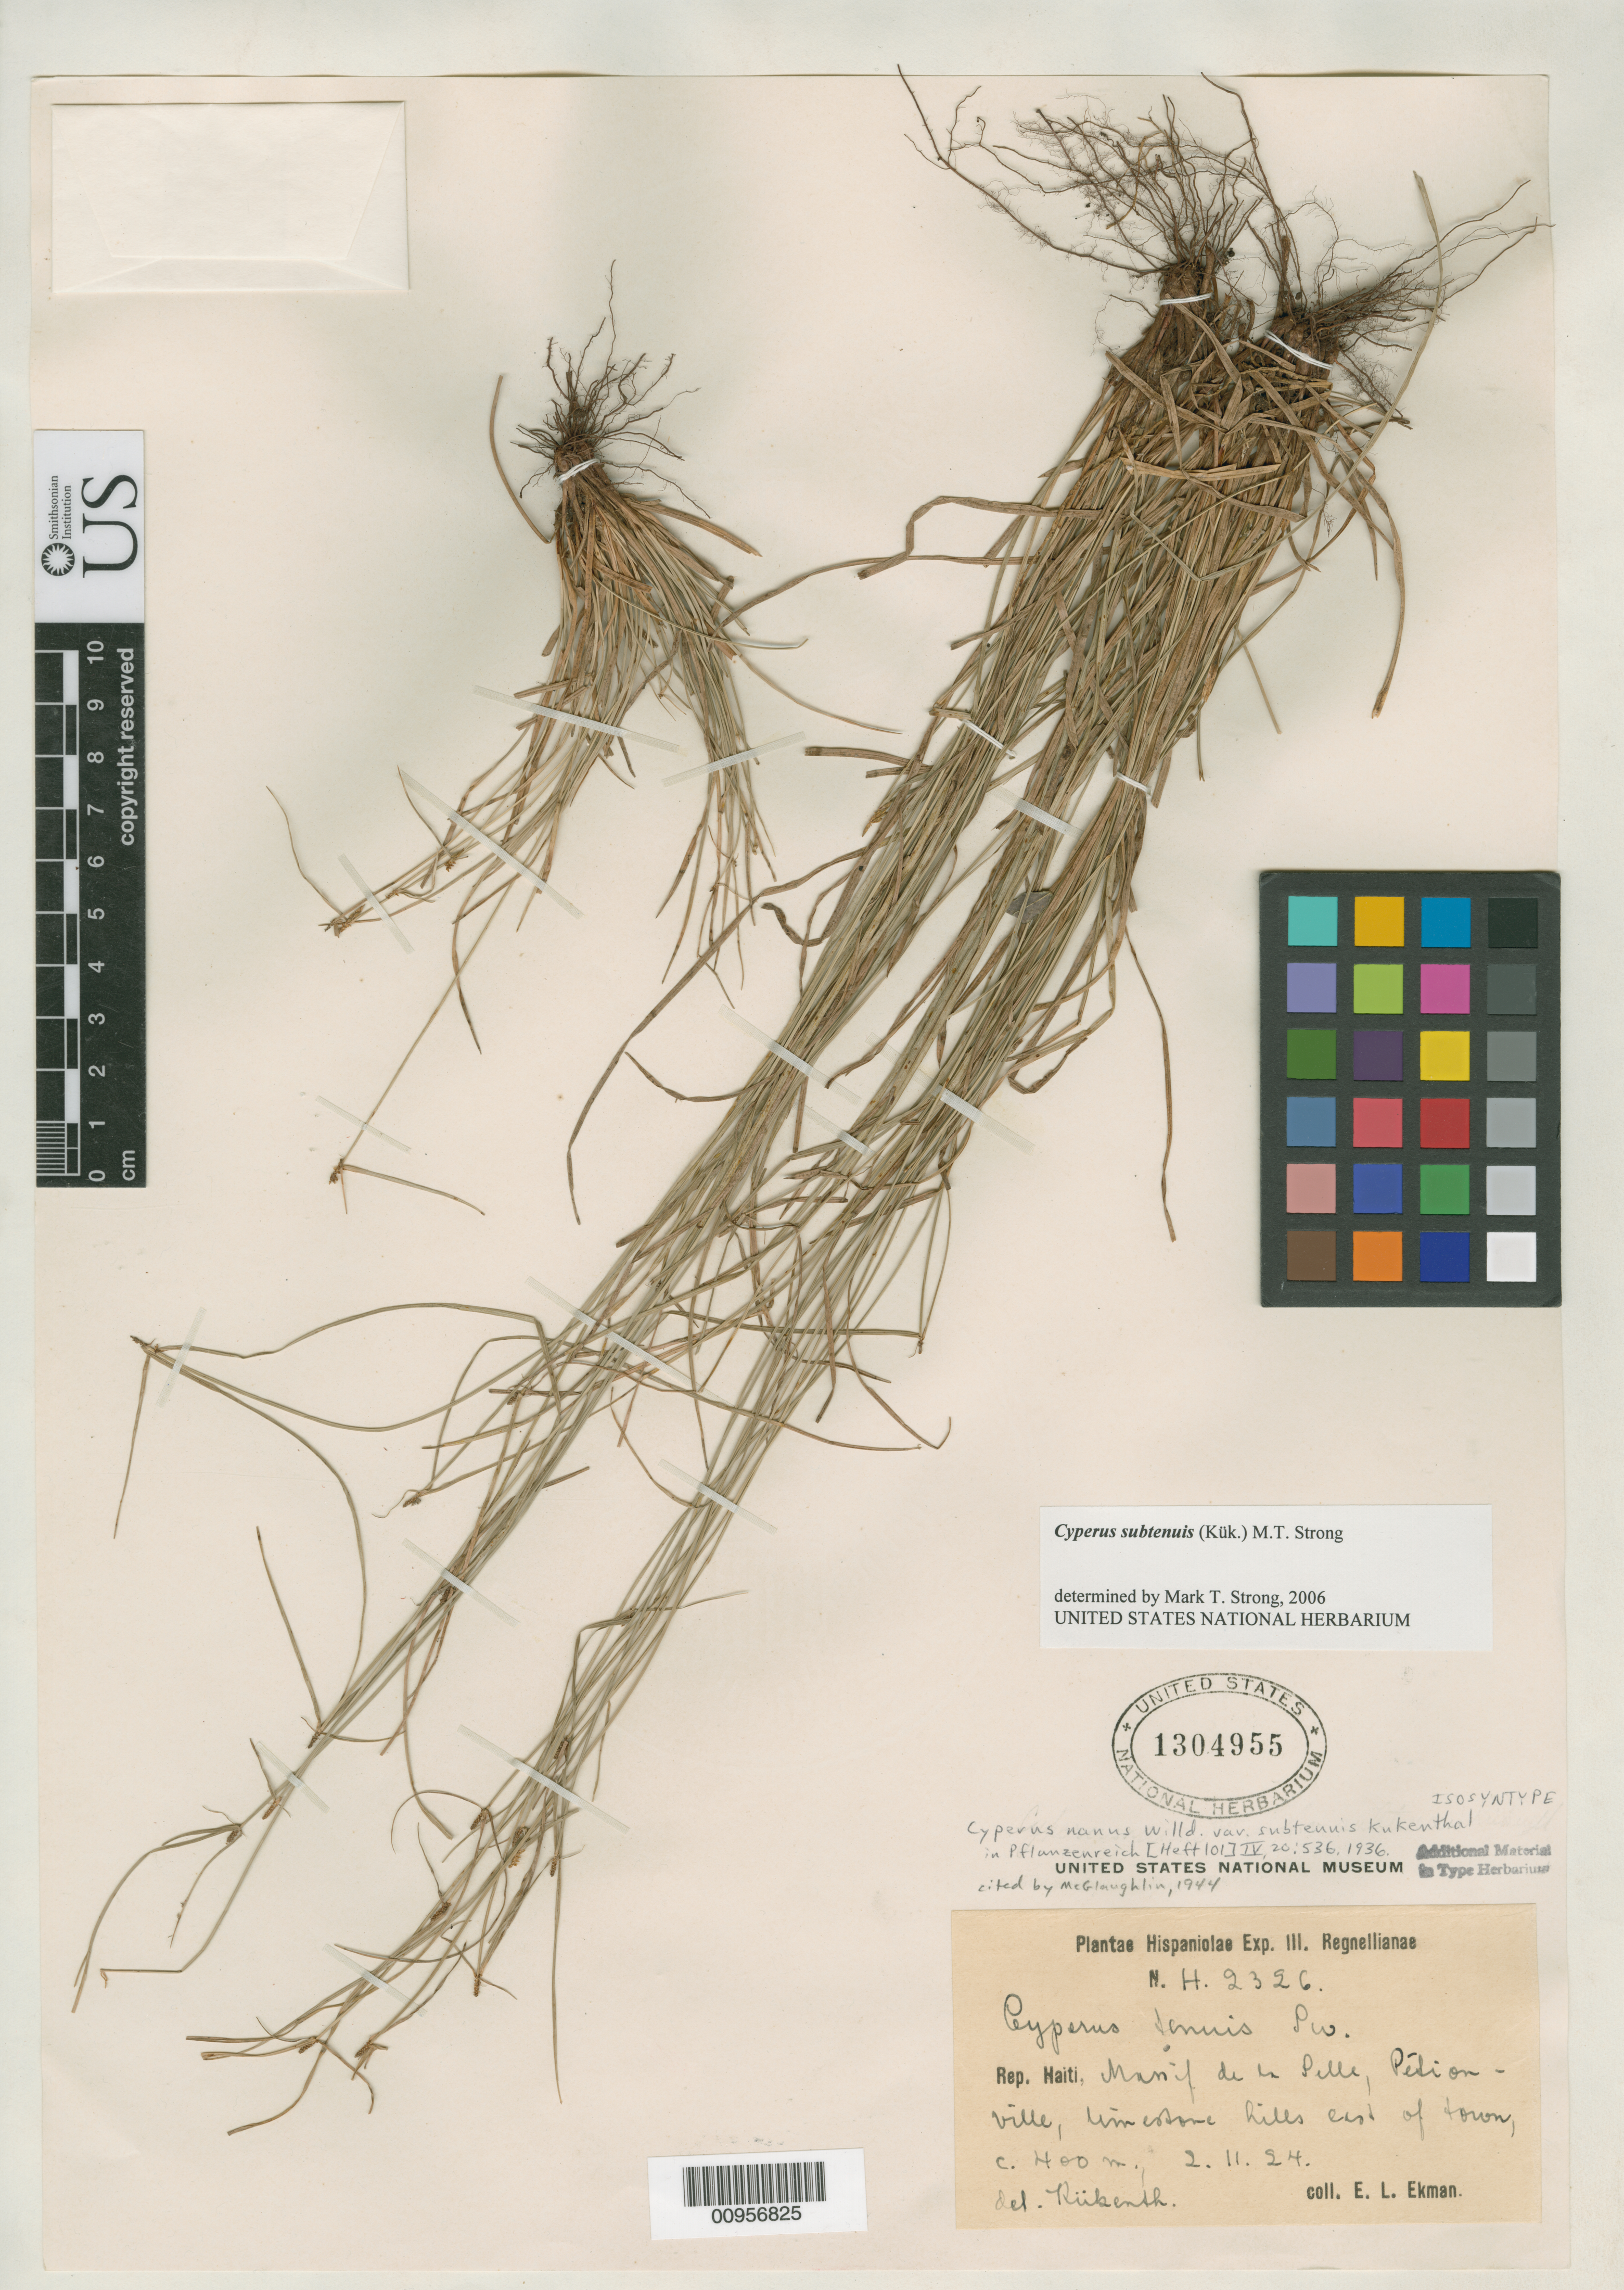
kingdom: Plantae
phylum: Tracheophyta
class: Liliopsida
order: Poales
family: Cyperaceae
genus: Cyperus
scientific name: Cyperus nanus var. subtenuis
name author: Kük. in Engl.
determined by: Strong, M. T., (US), Smithsonian Institution - National Museum of Natural History (UNITED STATES)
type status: Isosyntype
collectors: E. L. Ekman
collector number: H 2326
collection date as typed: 02 Feb 1924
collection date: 1924-02-02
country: Haiti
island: Hispaniola Island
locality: Rep. Haiti, Massif de la Selle, Pétionville, limestone hills east of town.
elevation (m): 400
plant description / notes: Lectotype collection is H 10806 as designated by M.T. Strong, Contr. U.S. Natl. Herb. 52: 288 (2005).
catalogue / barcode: US 1304955